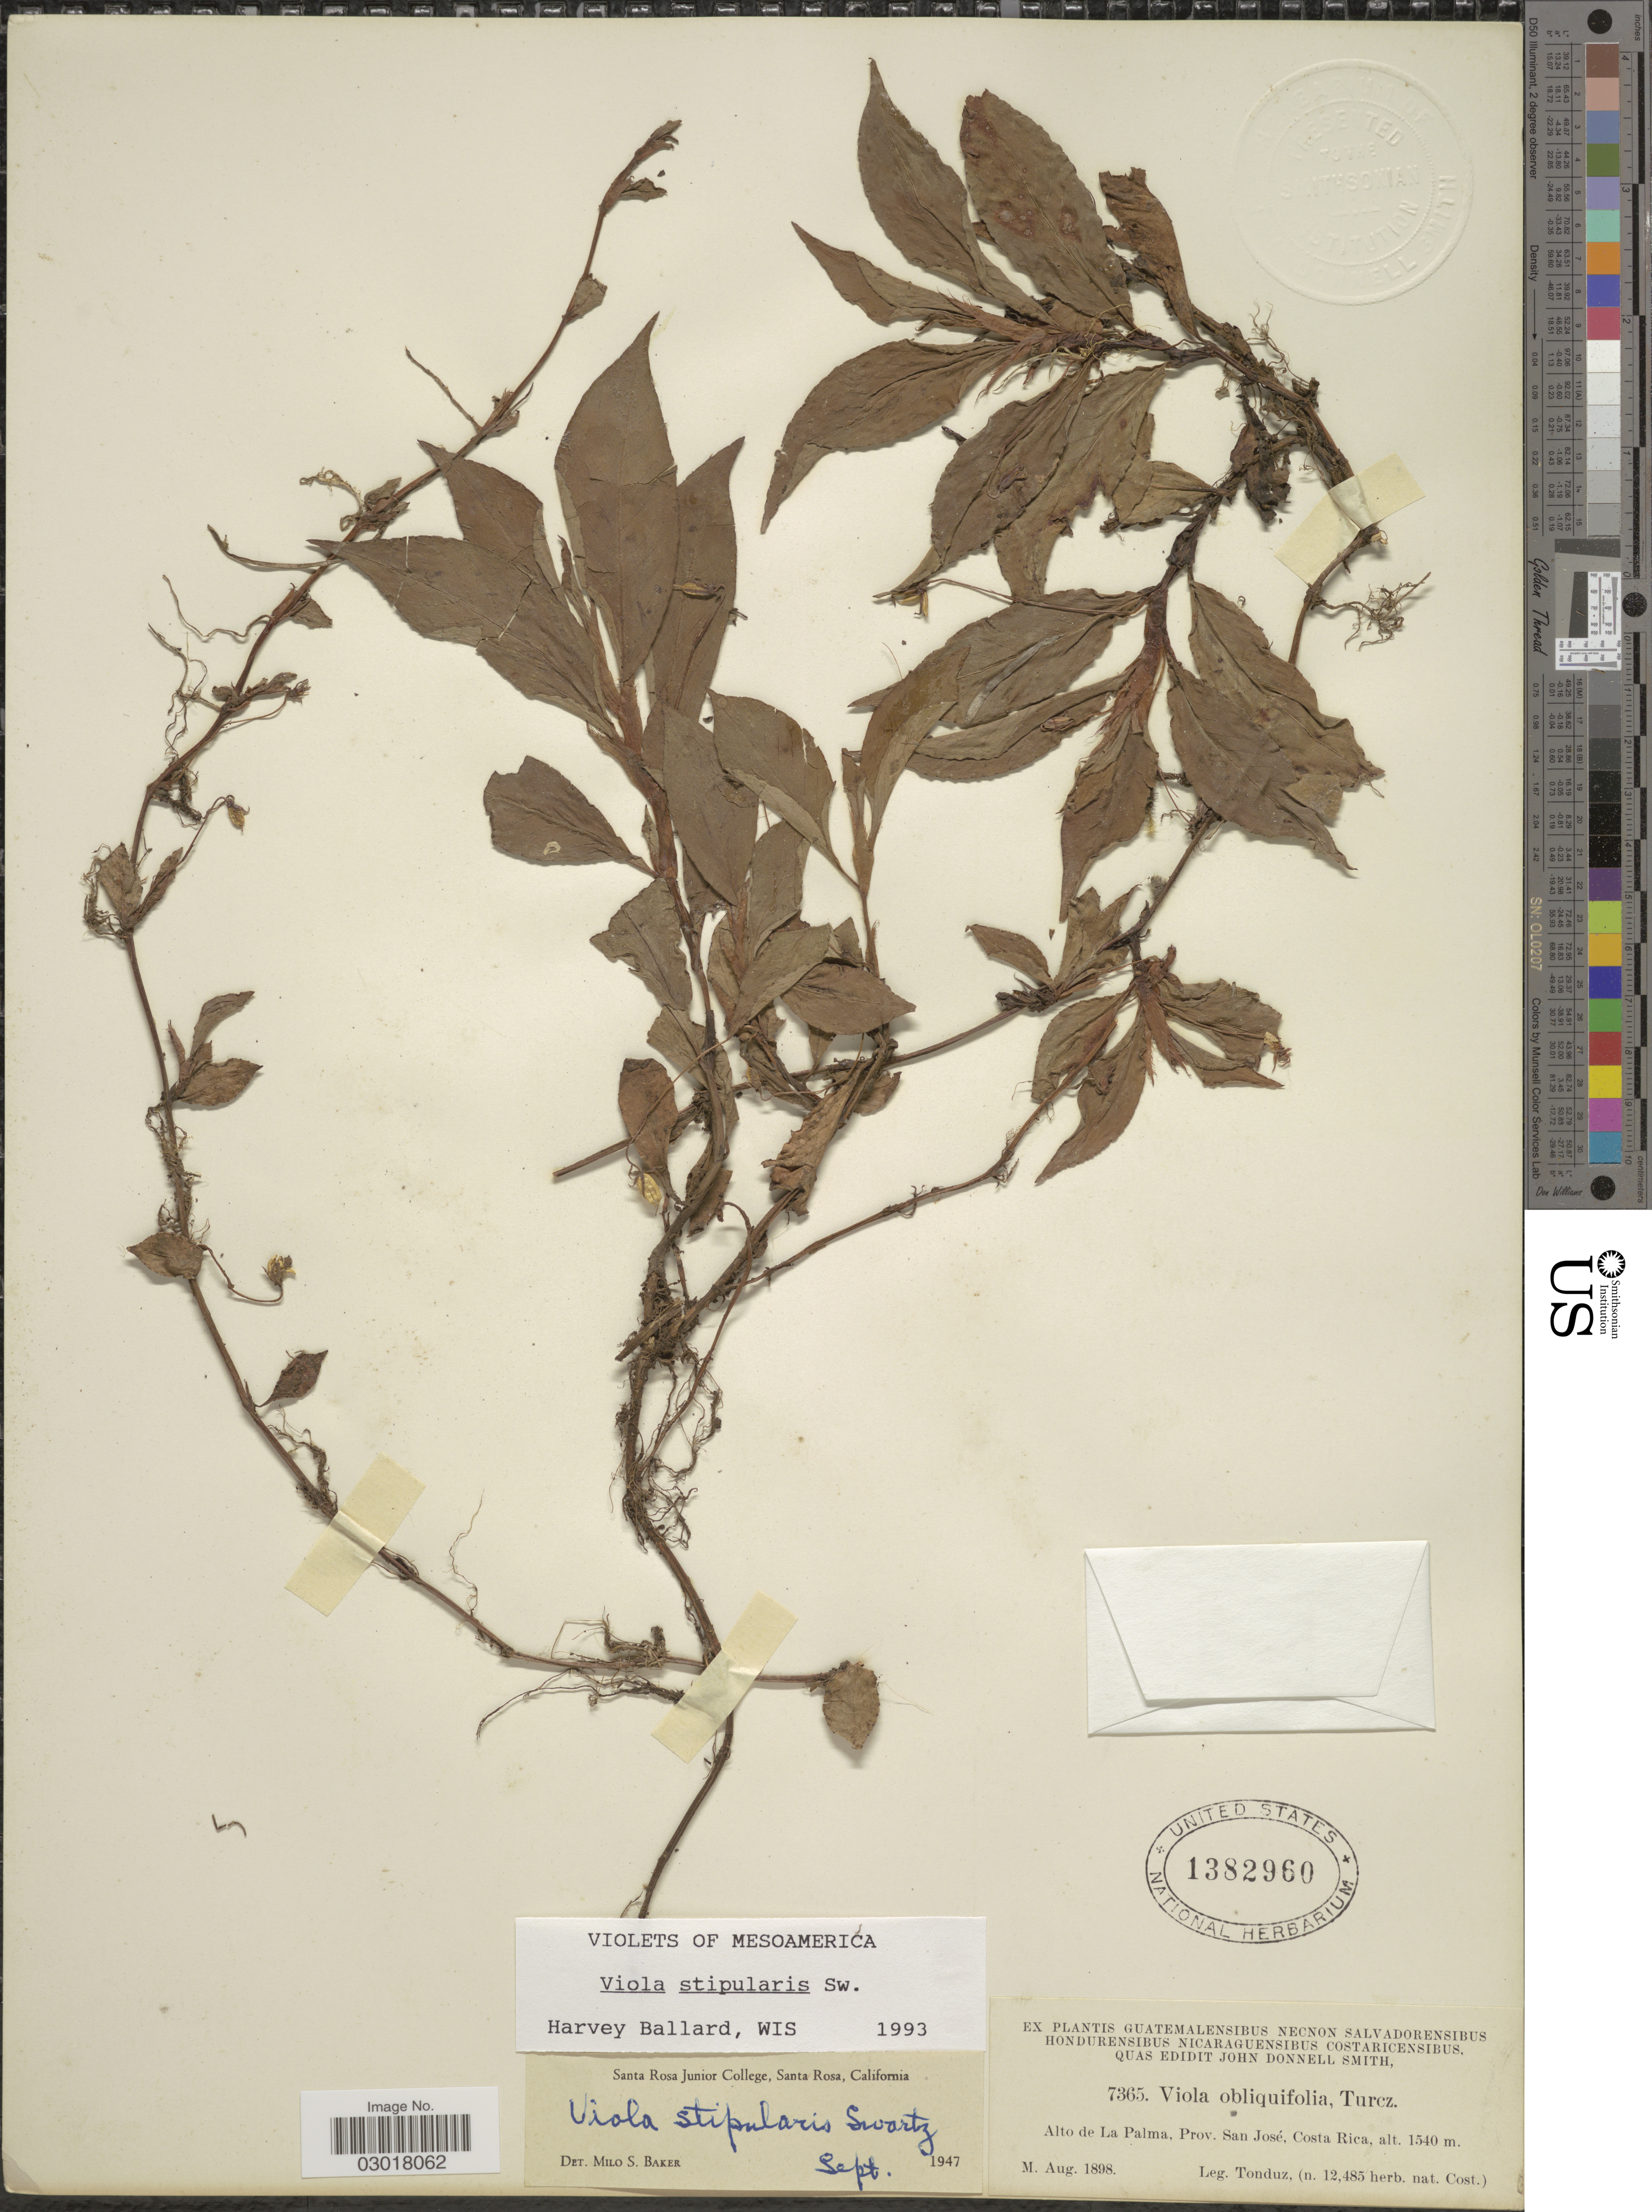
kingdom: Plantae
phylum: Tracheophyta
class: Magnoliopsida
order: Malpighiales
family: Violaceae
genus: Viola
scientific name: Viola stipularis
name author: Sw.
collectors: Tonduz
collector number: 7365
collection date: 1898-08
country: Costa Rica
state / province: San José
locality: Alto de La Palma.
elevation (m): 1540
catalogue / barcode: US 1382960